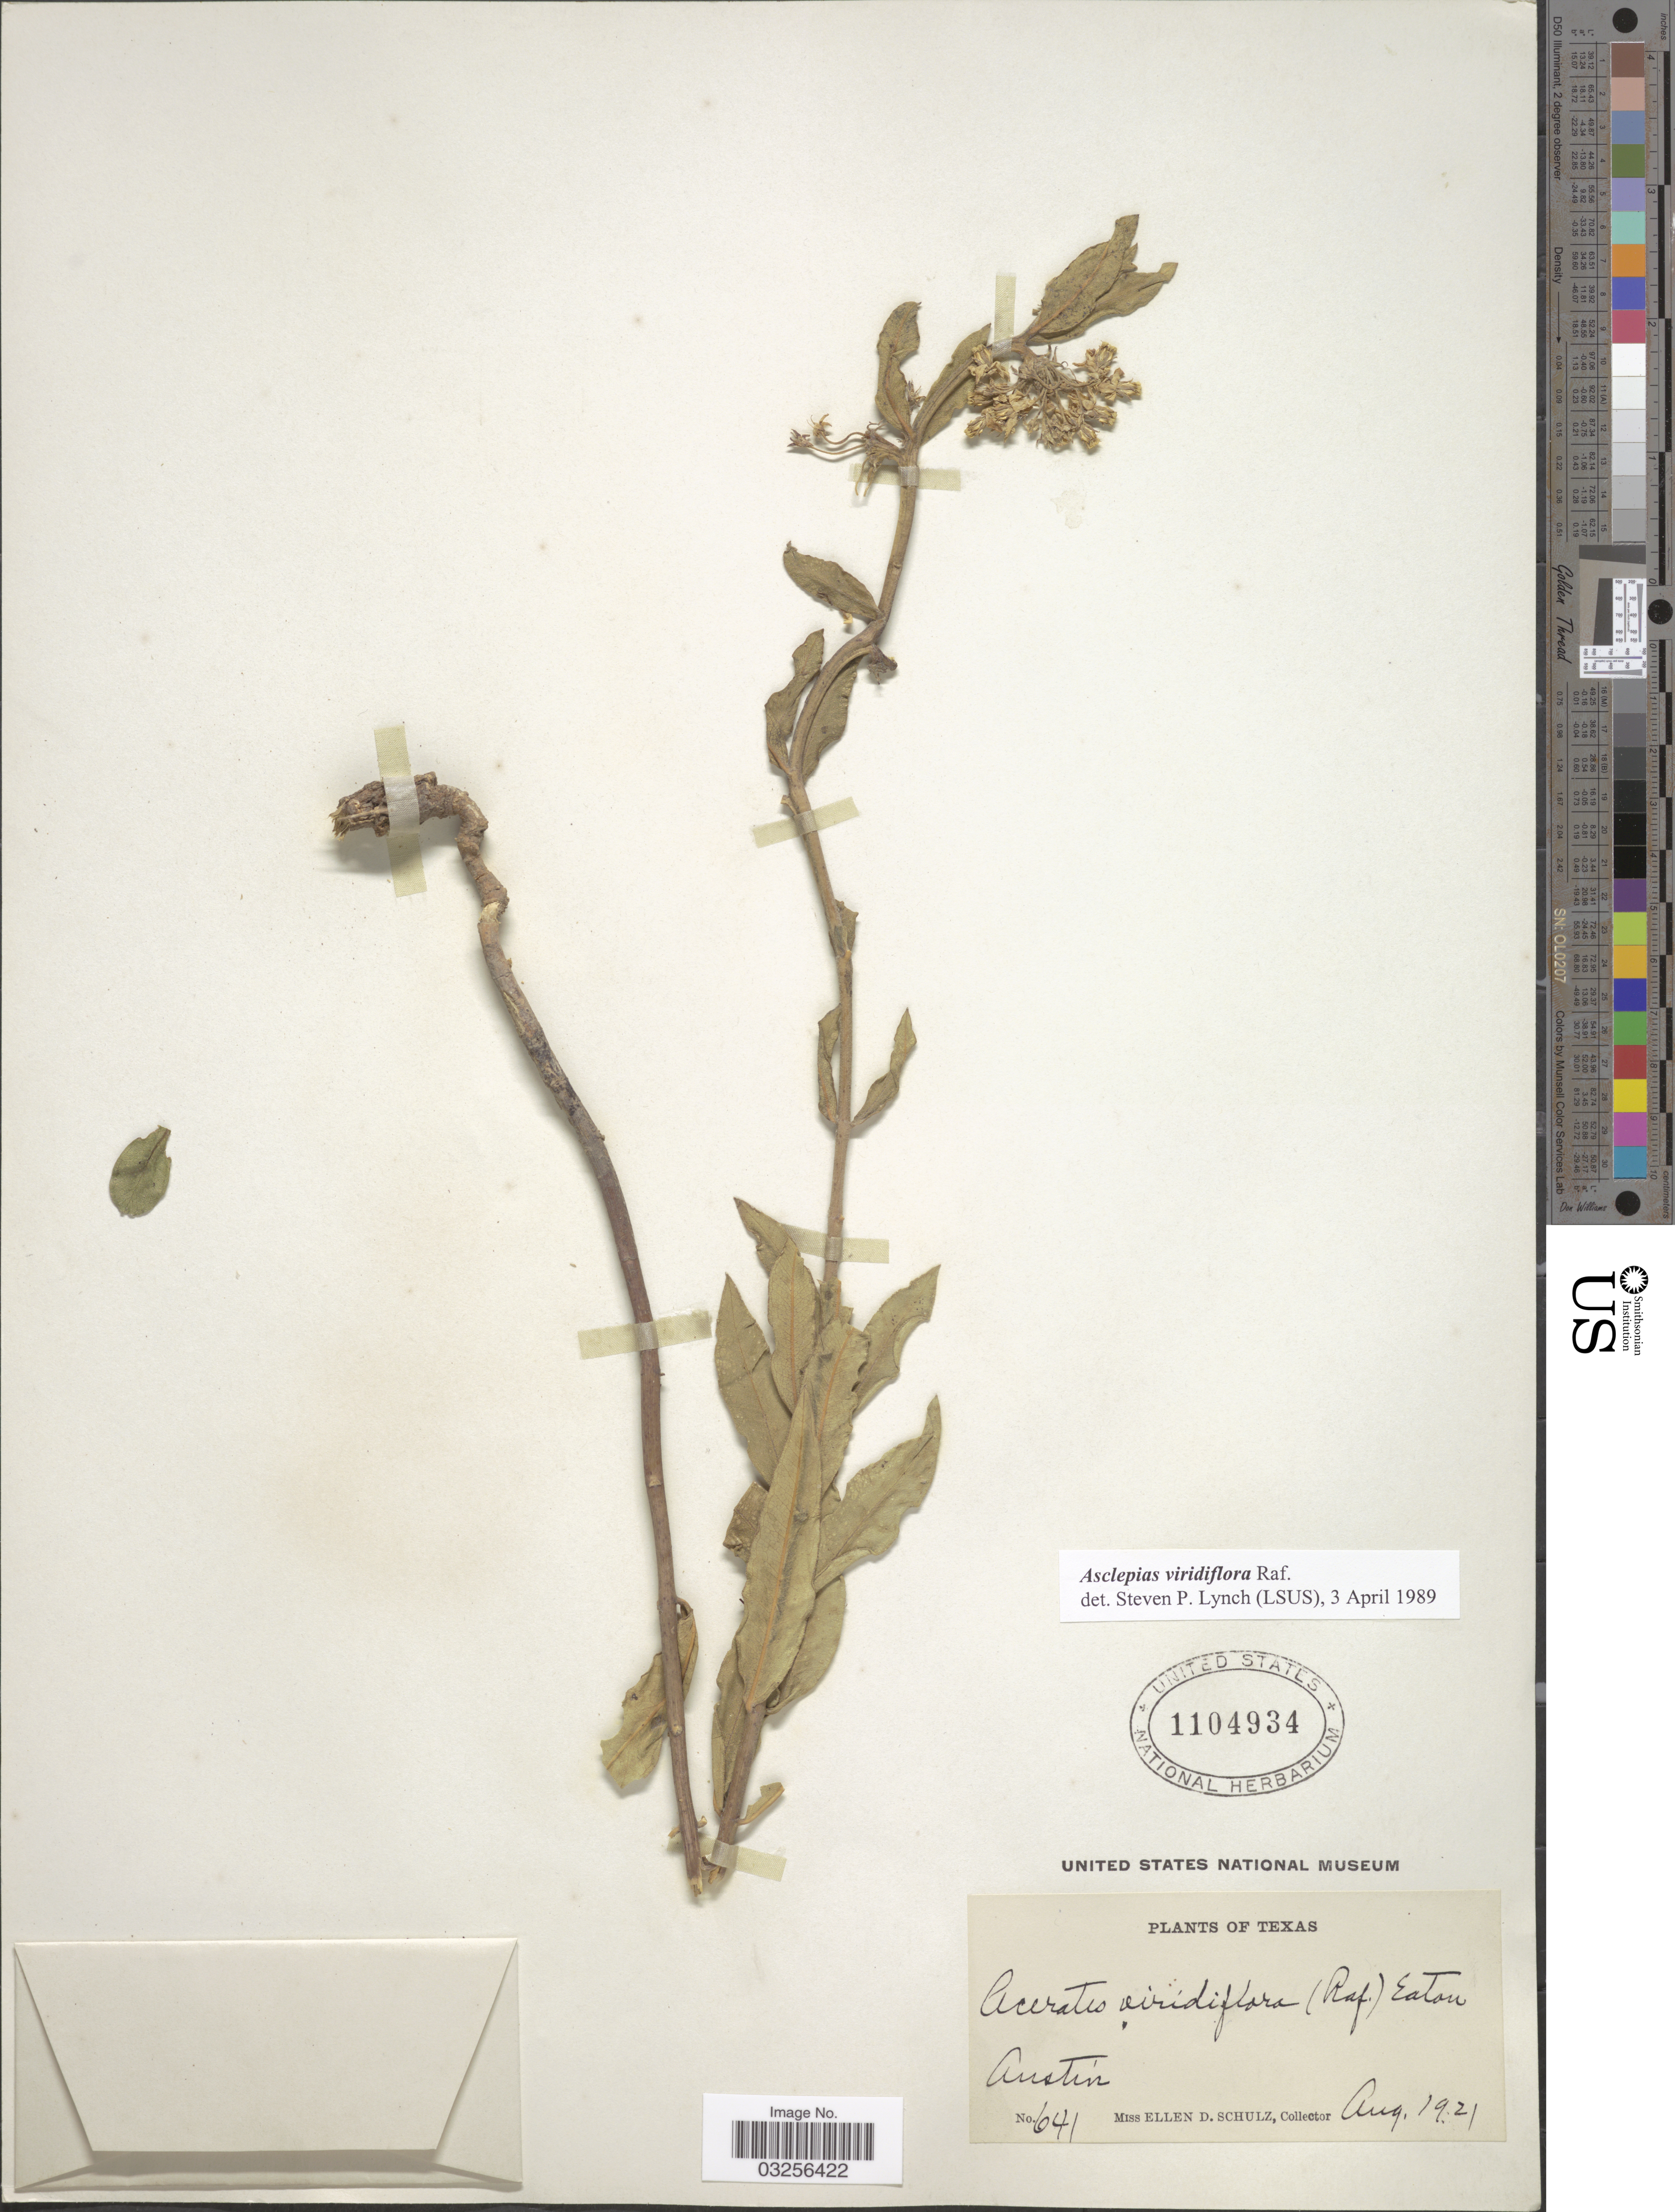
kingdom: Plantae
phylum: Tracheophyta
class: Magnoliopsida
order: Gentianales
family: Apocynaceae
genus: Asclepias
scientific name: Asclepias viridiflora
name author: Raf.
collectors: E. D. Schulz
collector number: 641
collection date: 1921-08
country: United States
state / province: Texas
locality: Austin.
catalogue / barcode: US 1104934